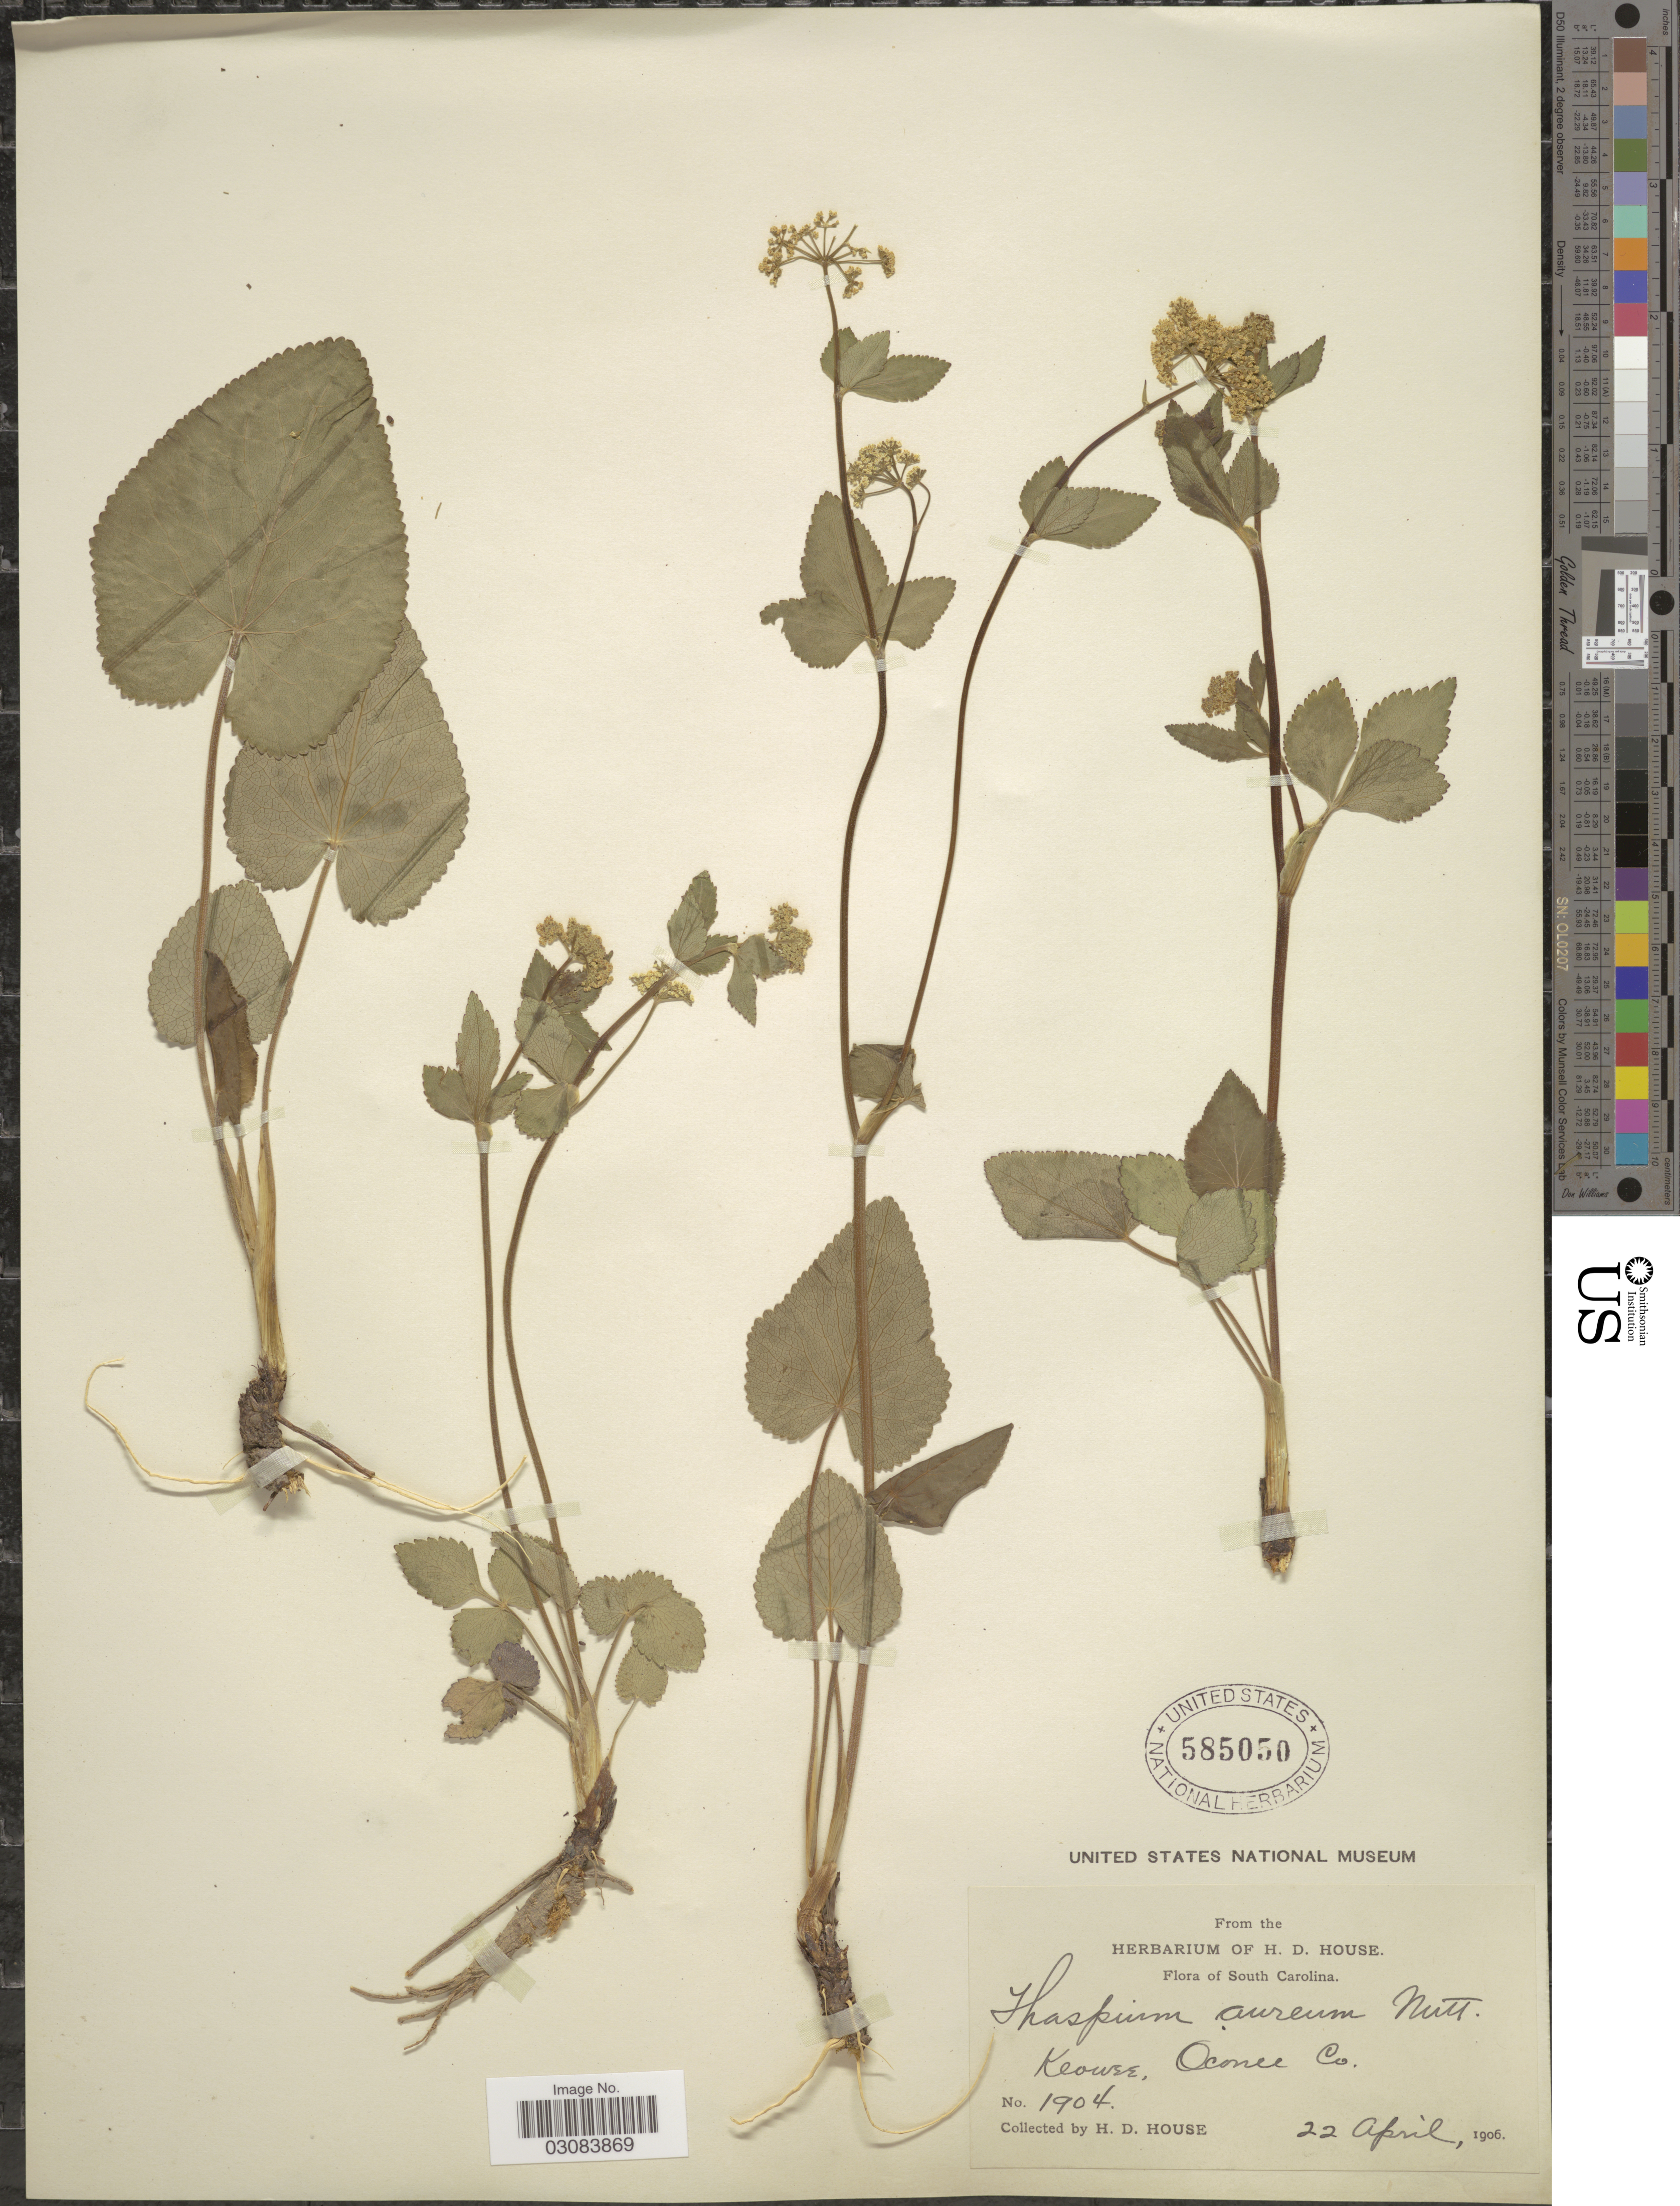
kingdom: Plantae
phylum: Tracheophyta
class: Magnoliopsida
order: Apiales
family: Apiaceae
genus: Zizia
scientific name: Zizia aptera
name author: (A. Gray) Fernald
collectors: H. D. House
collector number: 1904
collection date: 1906-04-22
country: United States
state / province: South Carolina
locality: Keowee, Oconee Co.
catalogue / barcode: US 585050